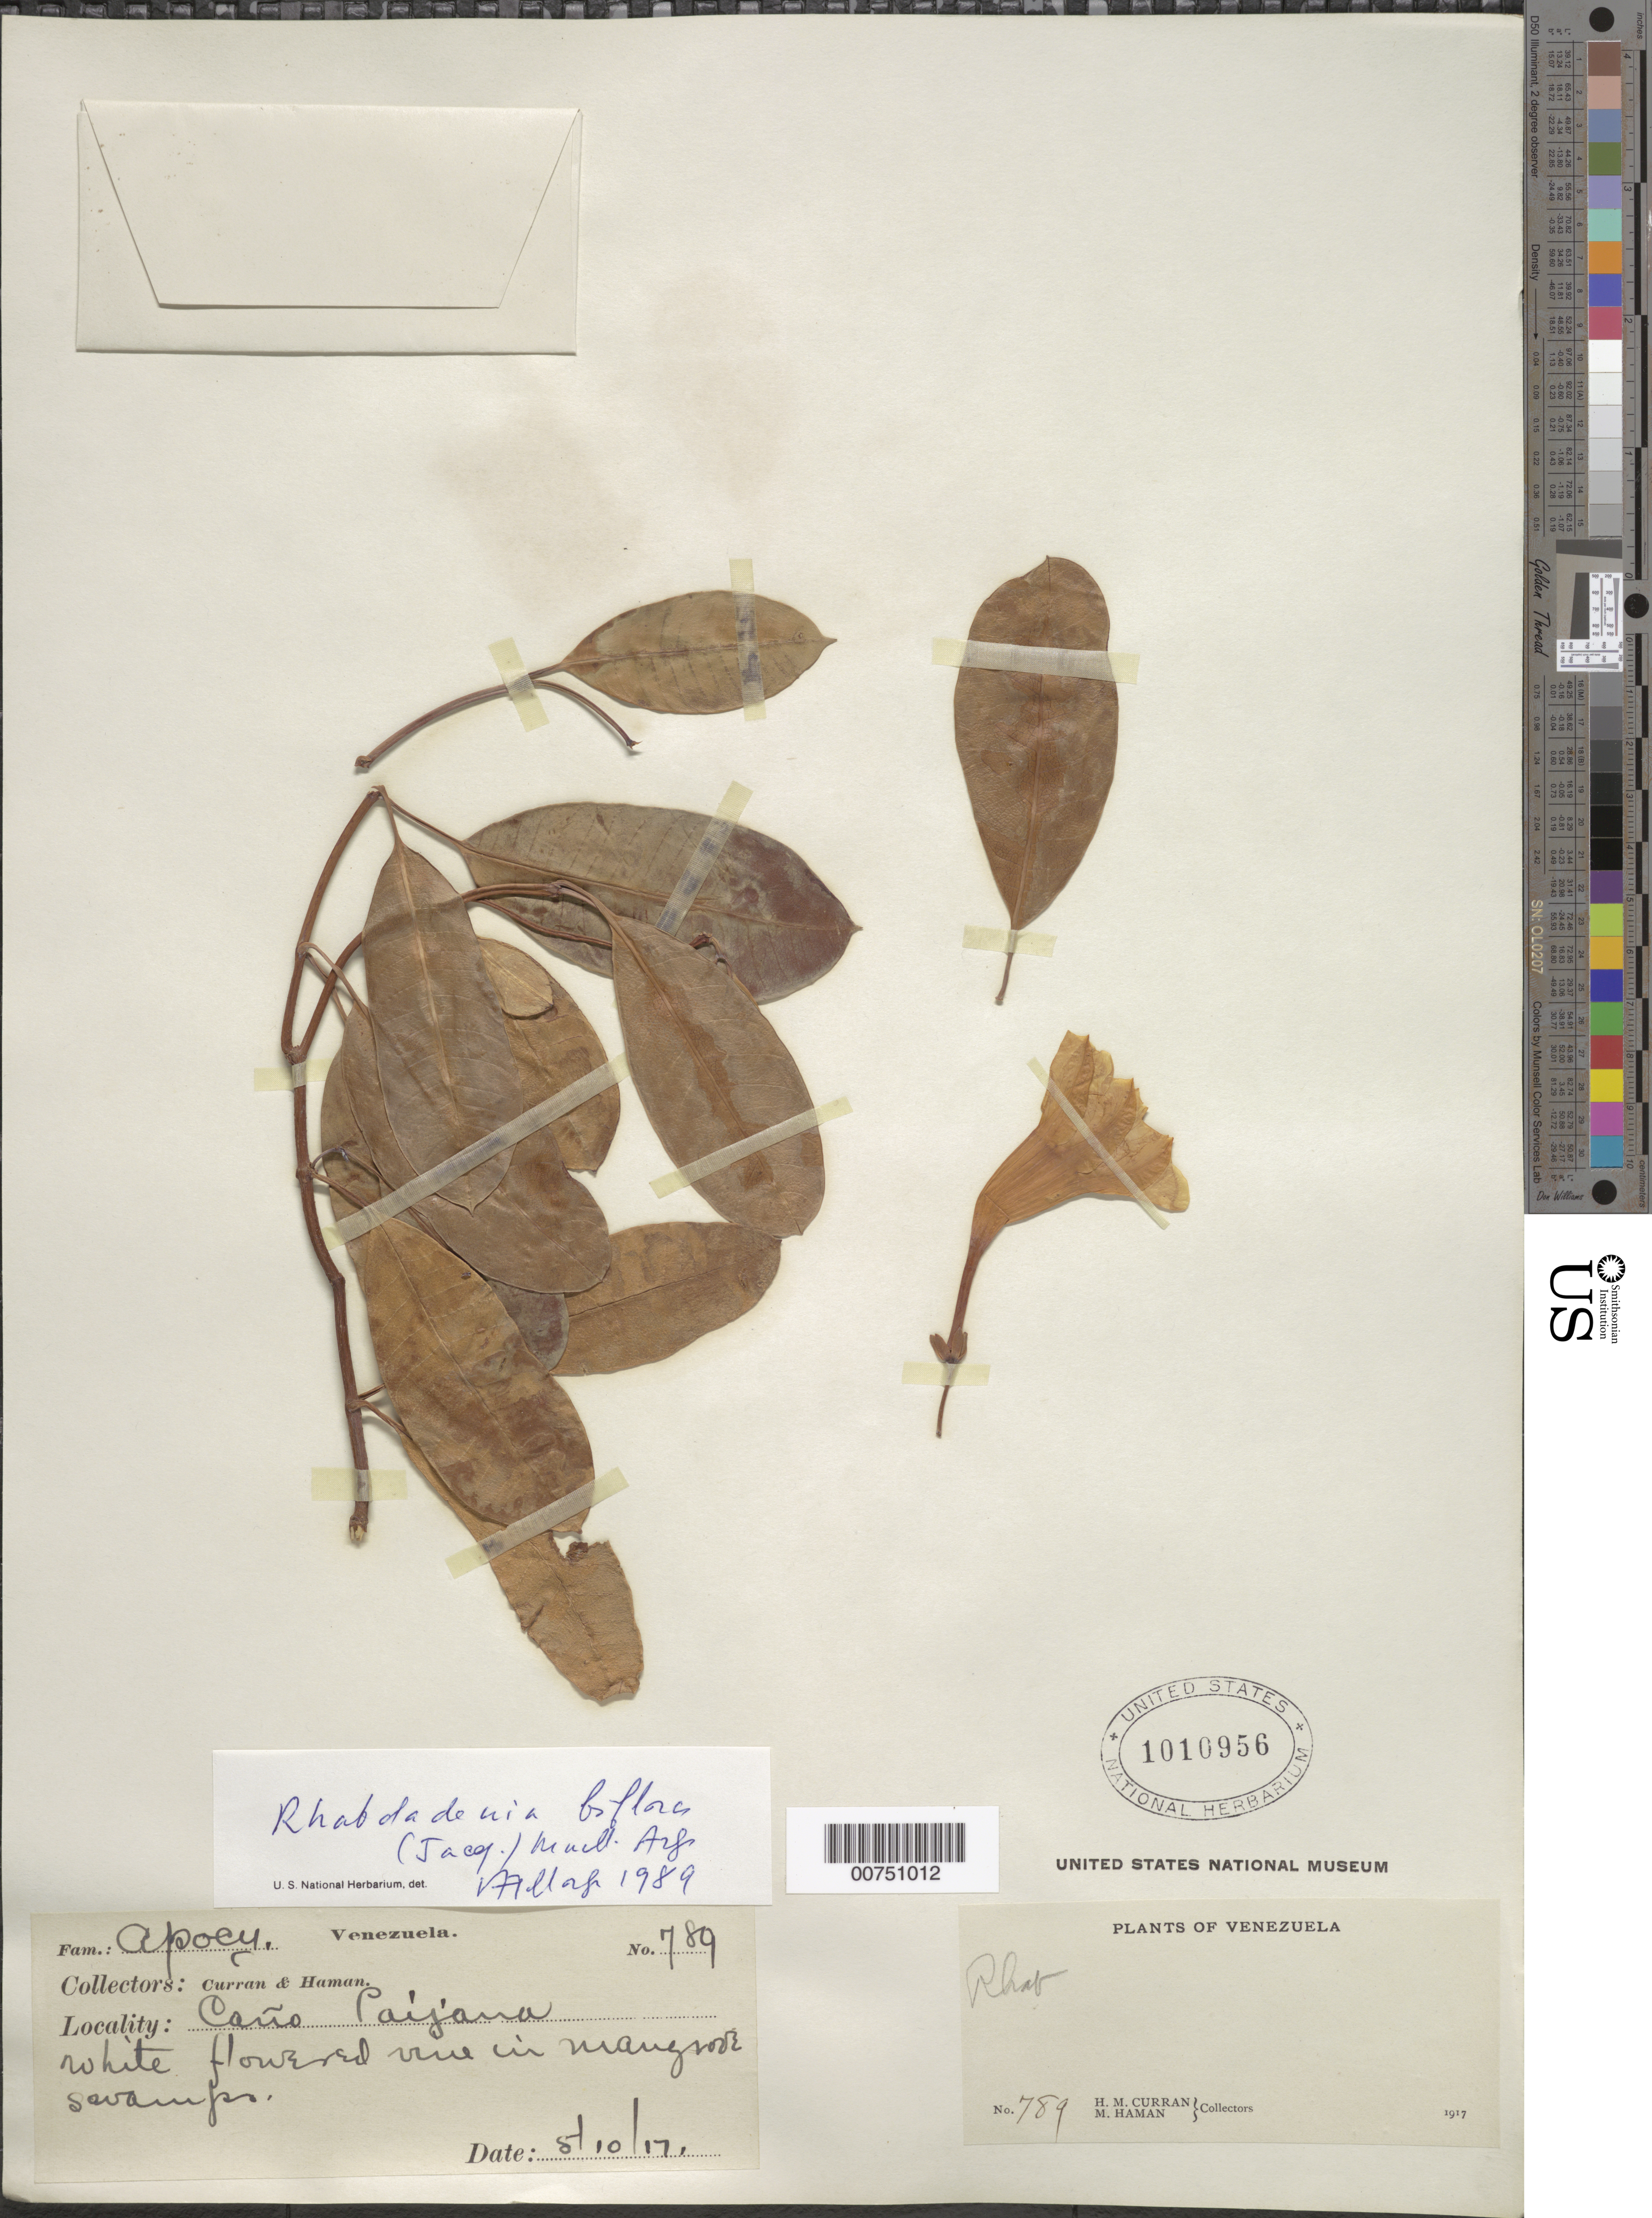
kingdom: Plantae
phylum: Tracheophyta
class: Magnoliopsida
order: Gentianales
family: Apocynaceae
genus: Rhabdadenia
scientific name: Rhabdadenia biflora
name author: (Jacq.) Müll. Arg.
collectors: H. M. Curran & M. Haman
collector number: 789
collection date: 1917-10-05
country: Venezuela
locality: Caño Paijana.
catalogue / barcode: US 1010956